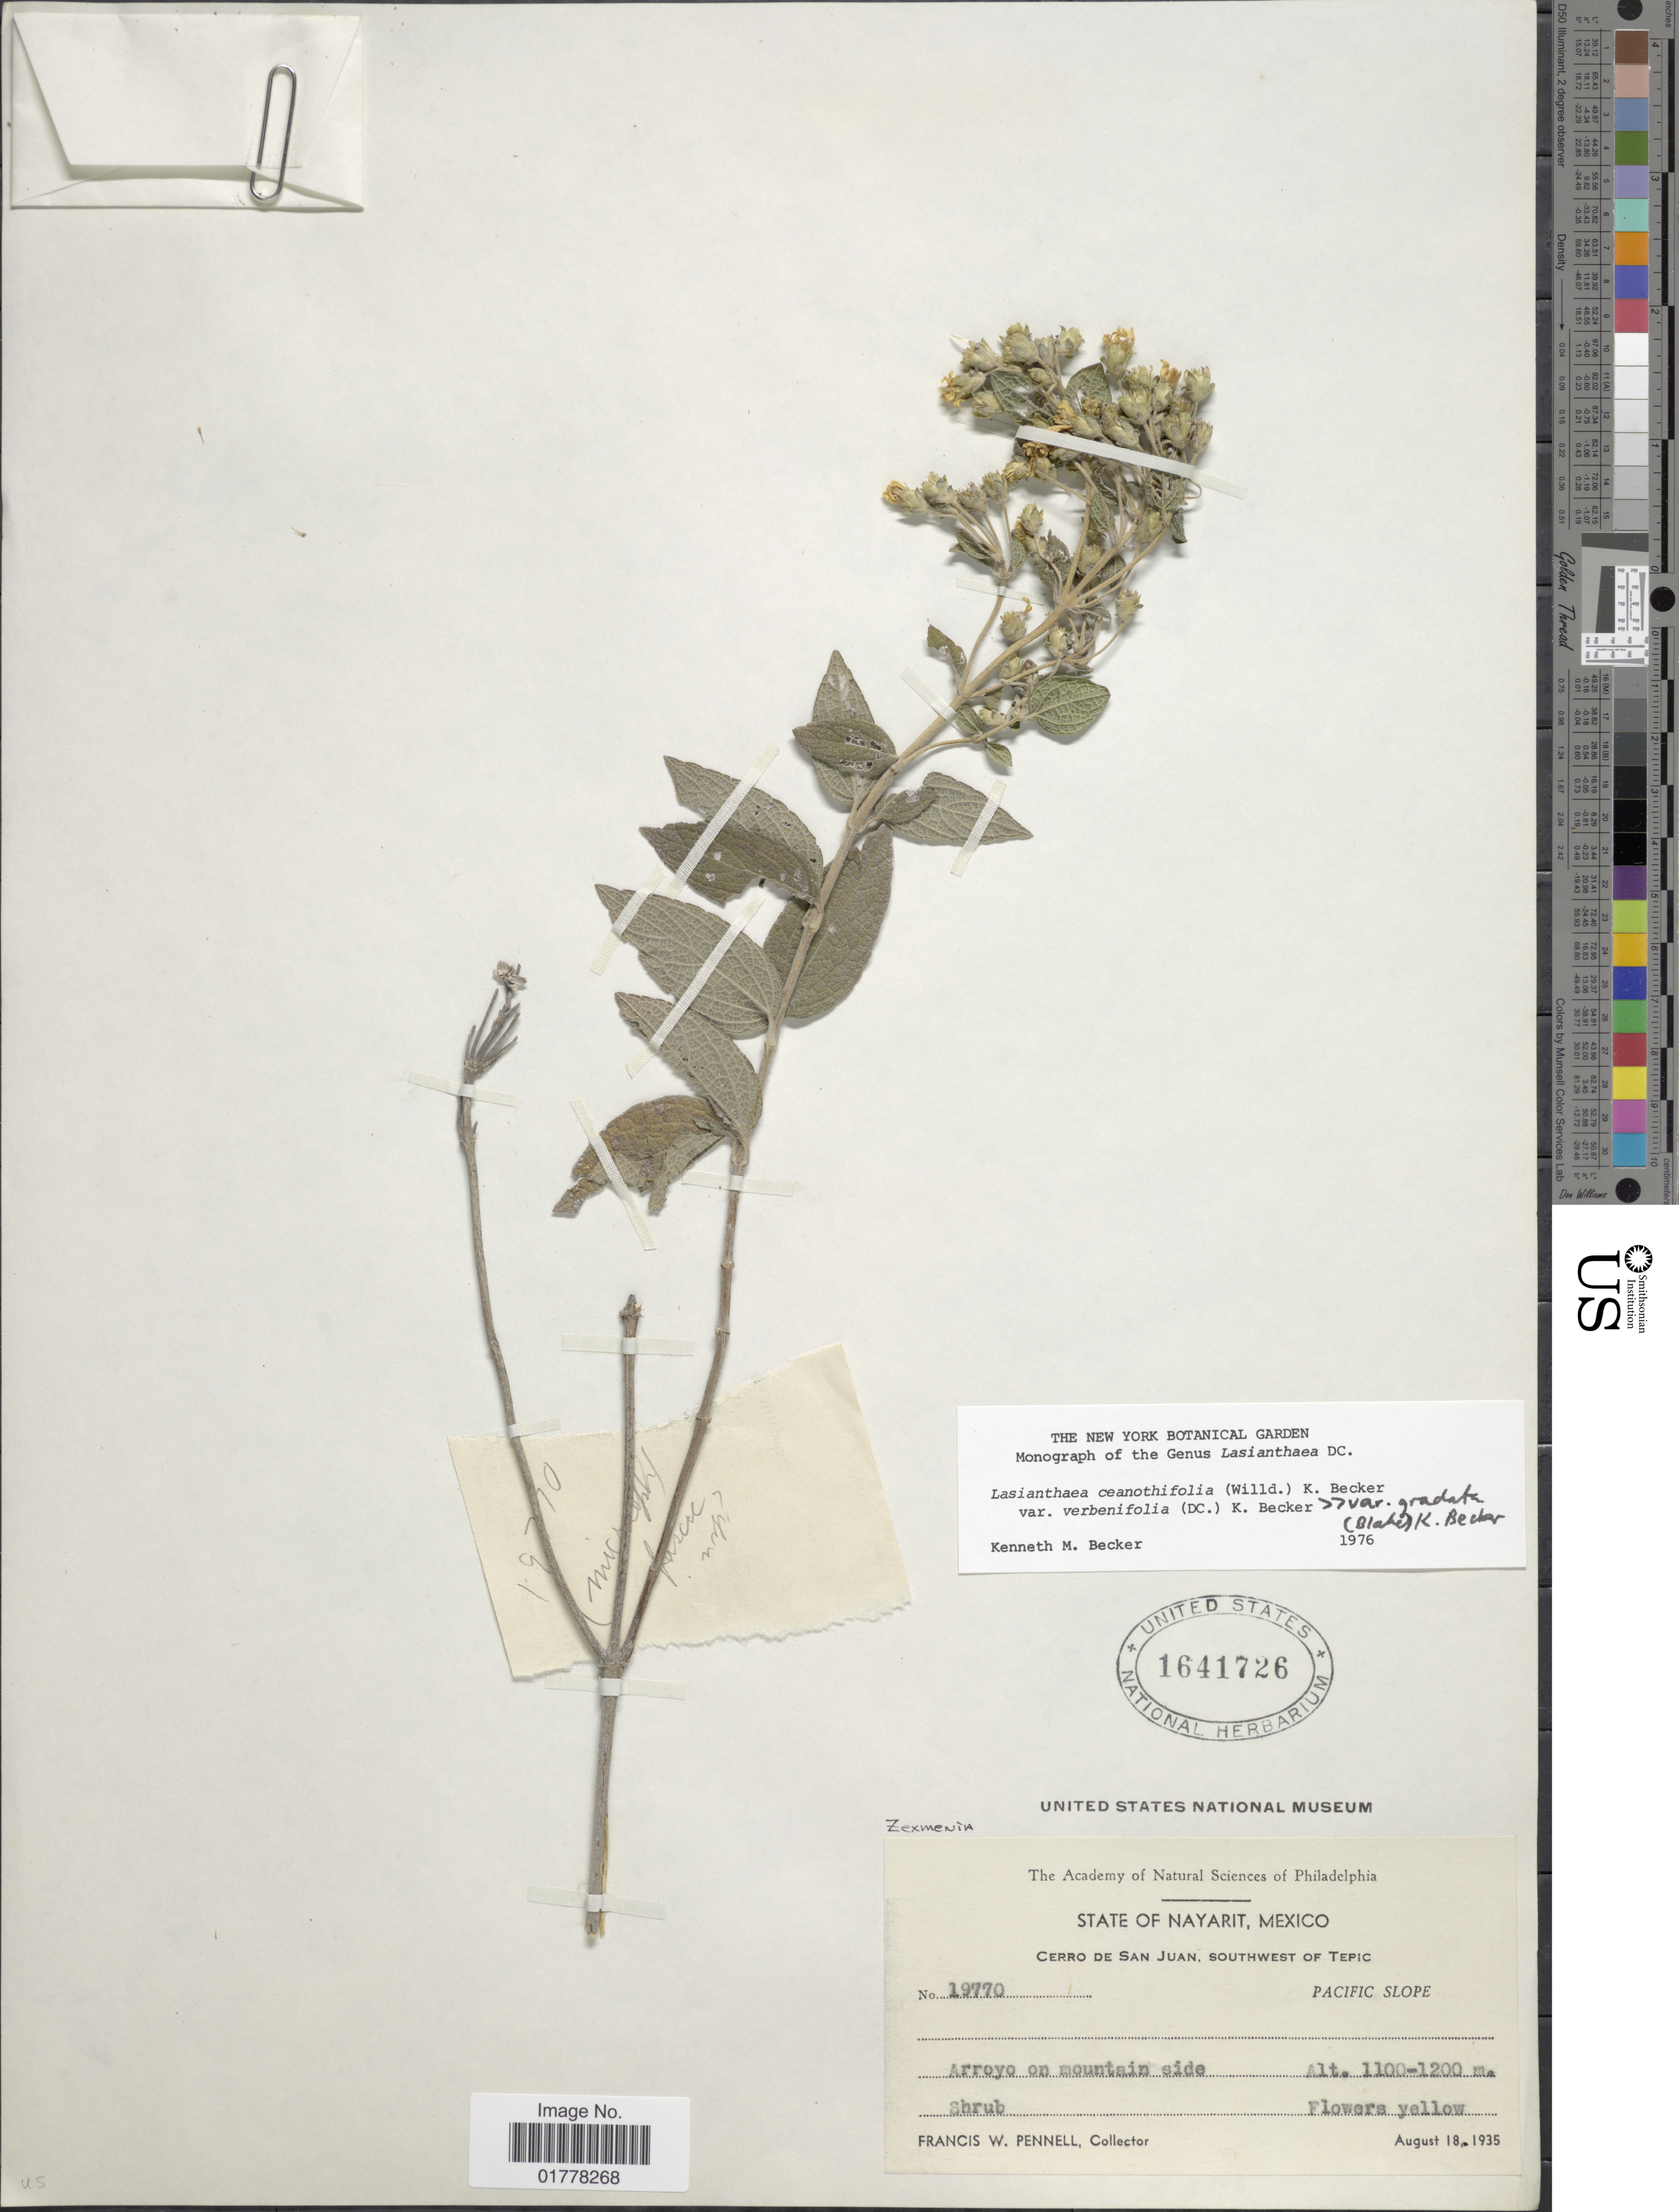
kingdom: Plantae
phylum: Tracheophyta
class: Magnoliopsida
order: Asterales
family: Asteraceae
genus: Lasianthaea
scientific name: Lasianthaea ceanothifolia var. verbenifolia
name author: (DC.) K.M. Becker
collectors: F. W. Pennell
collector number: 19770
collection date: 1935-08-18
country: Mexico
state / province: Nayarit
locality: State of Nayarit, Mexico. Cerro de San Juan, Southwest of Tepic. Pacific Slope. Arroyo on mountain side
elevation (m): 1100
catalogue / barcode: US 1641726